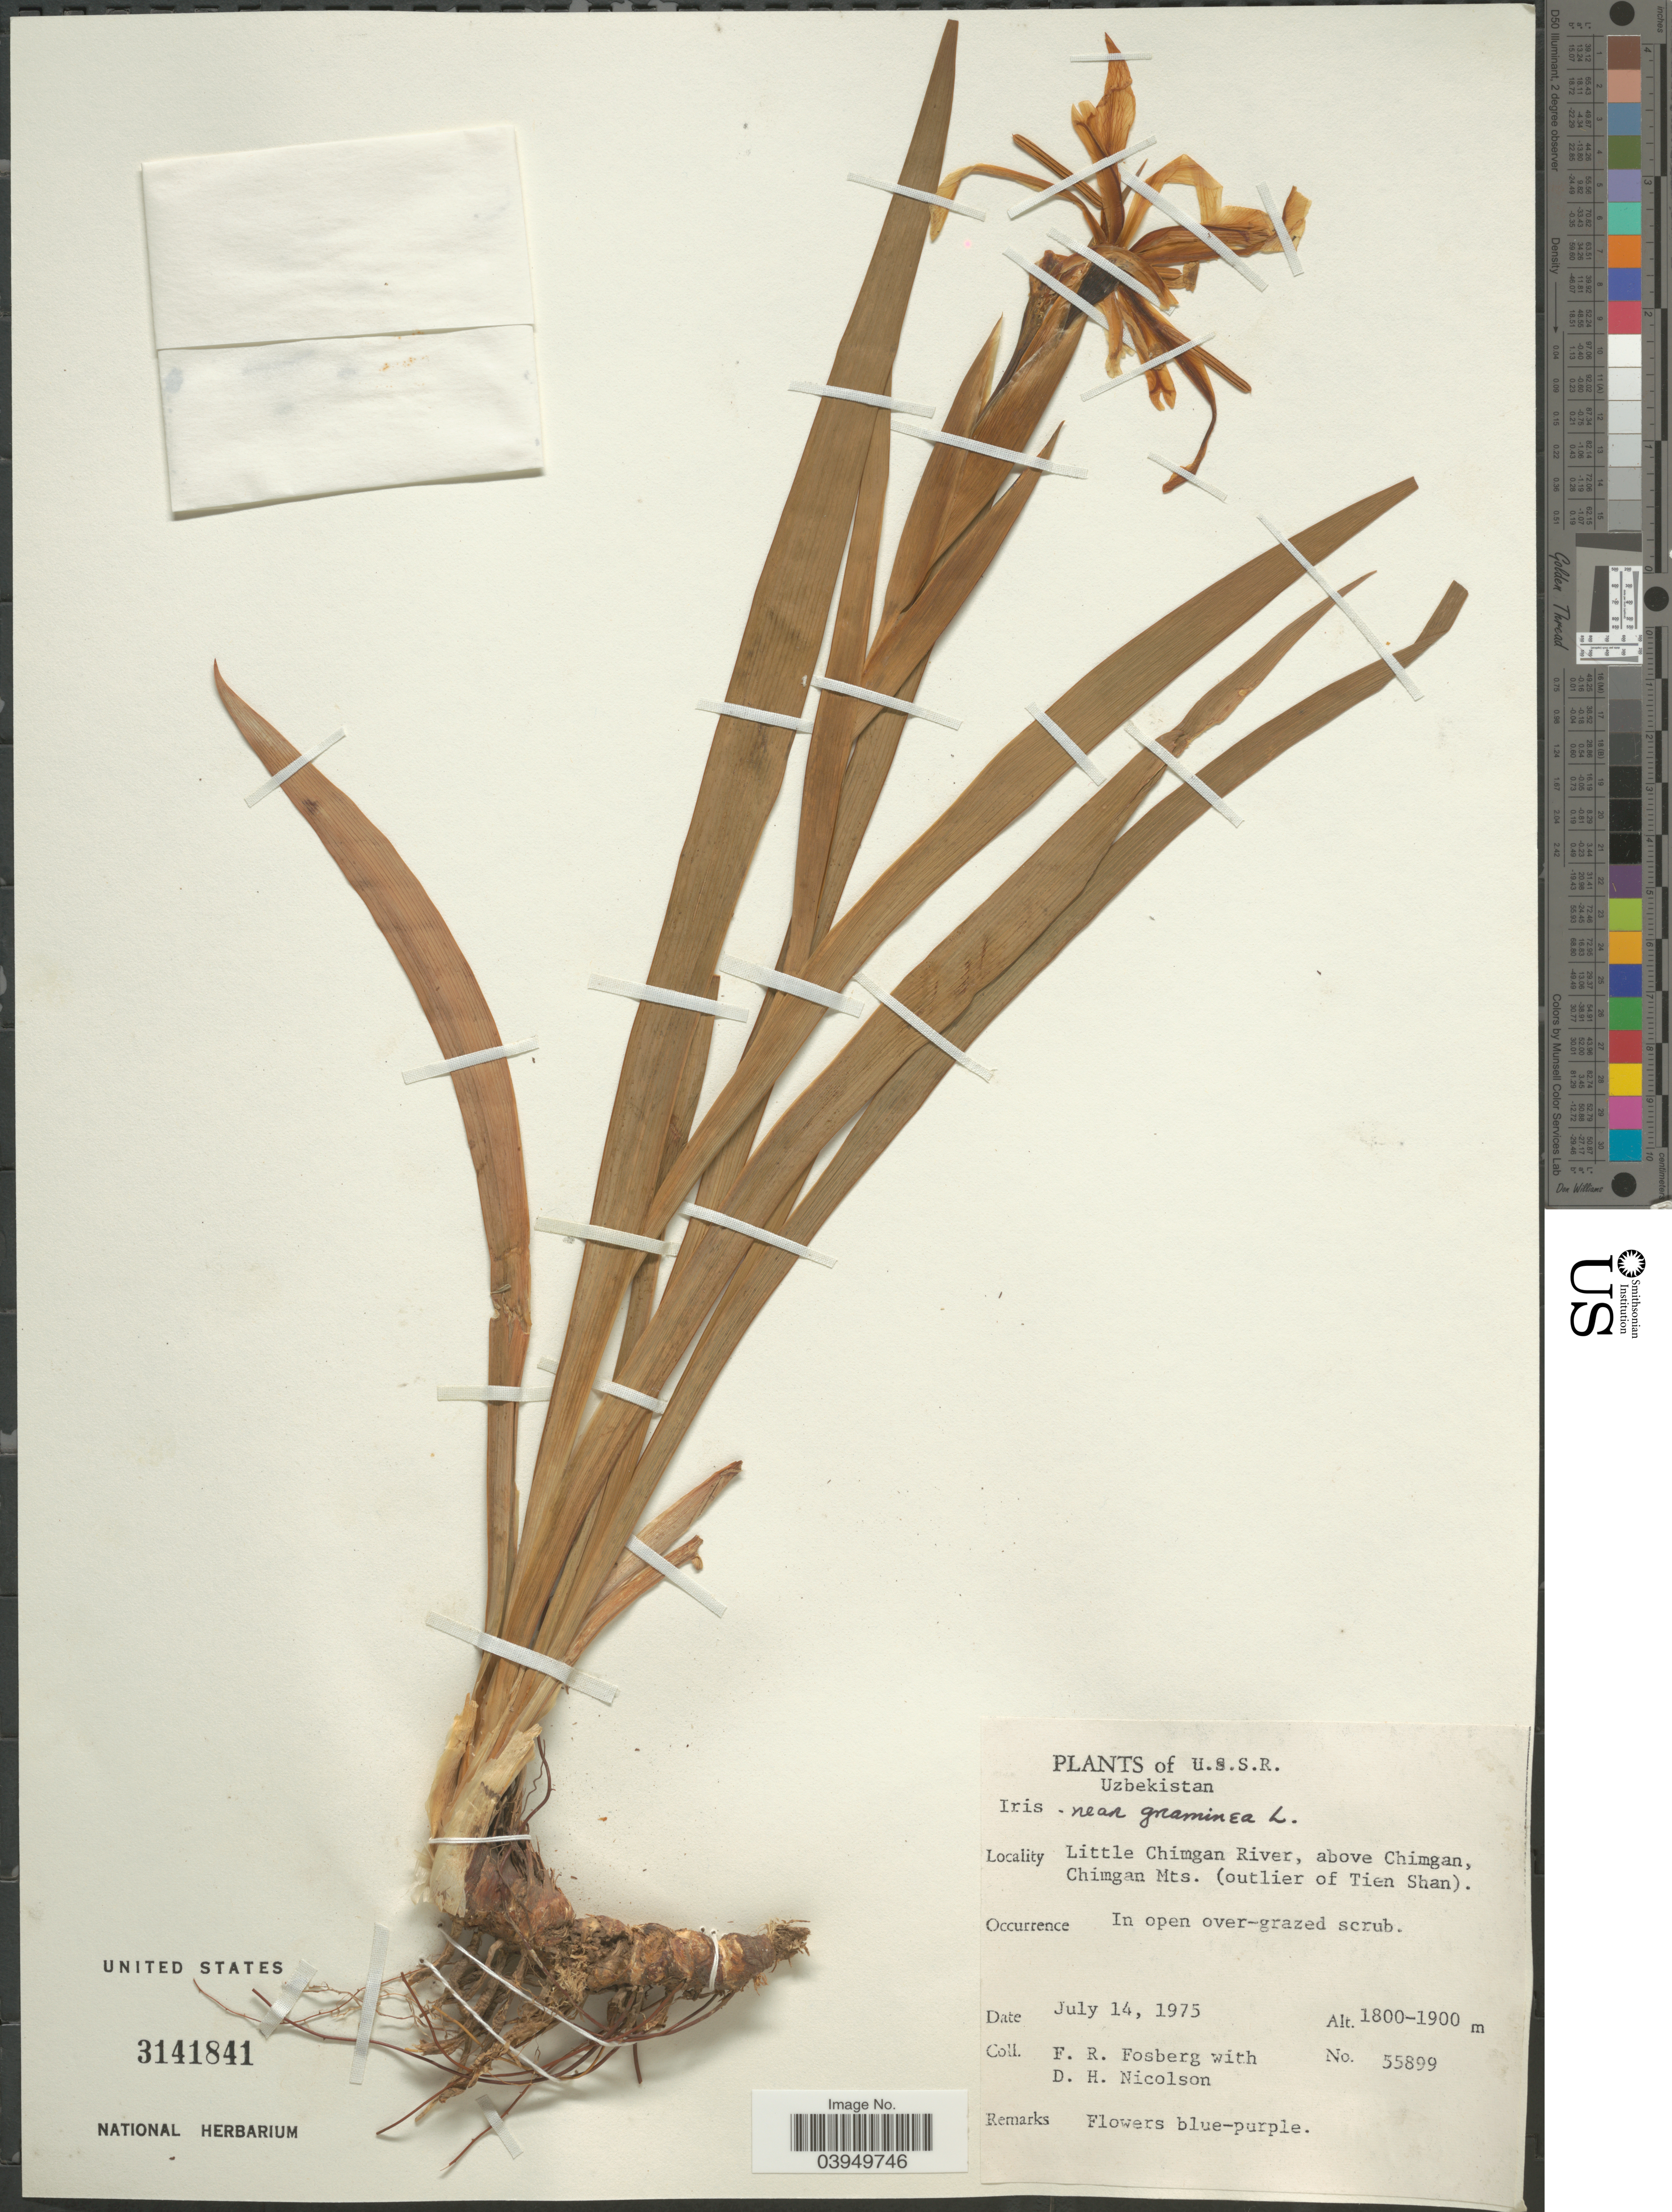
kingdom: Plantae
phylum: Tracheophyta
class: Liliopsida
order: Asparagales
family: Iridaceae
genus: Iris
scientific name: Iris graminea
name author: L.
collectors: F. R. Fosberg & D. H. Nicolson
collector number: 55899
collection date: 1975-07-14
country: Uzbekistan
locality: U.S.S.R. Little Chimgan River, above Chimgan, Chimgan Mts. (outlier of Tien Shan).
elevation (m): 1800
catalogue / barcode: US 3141841